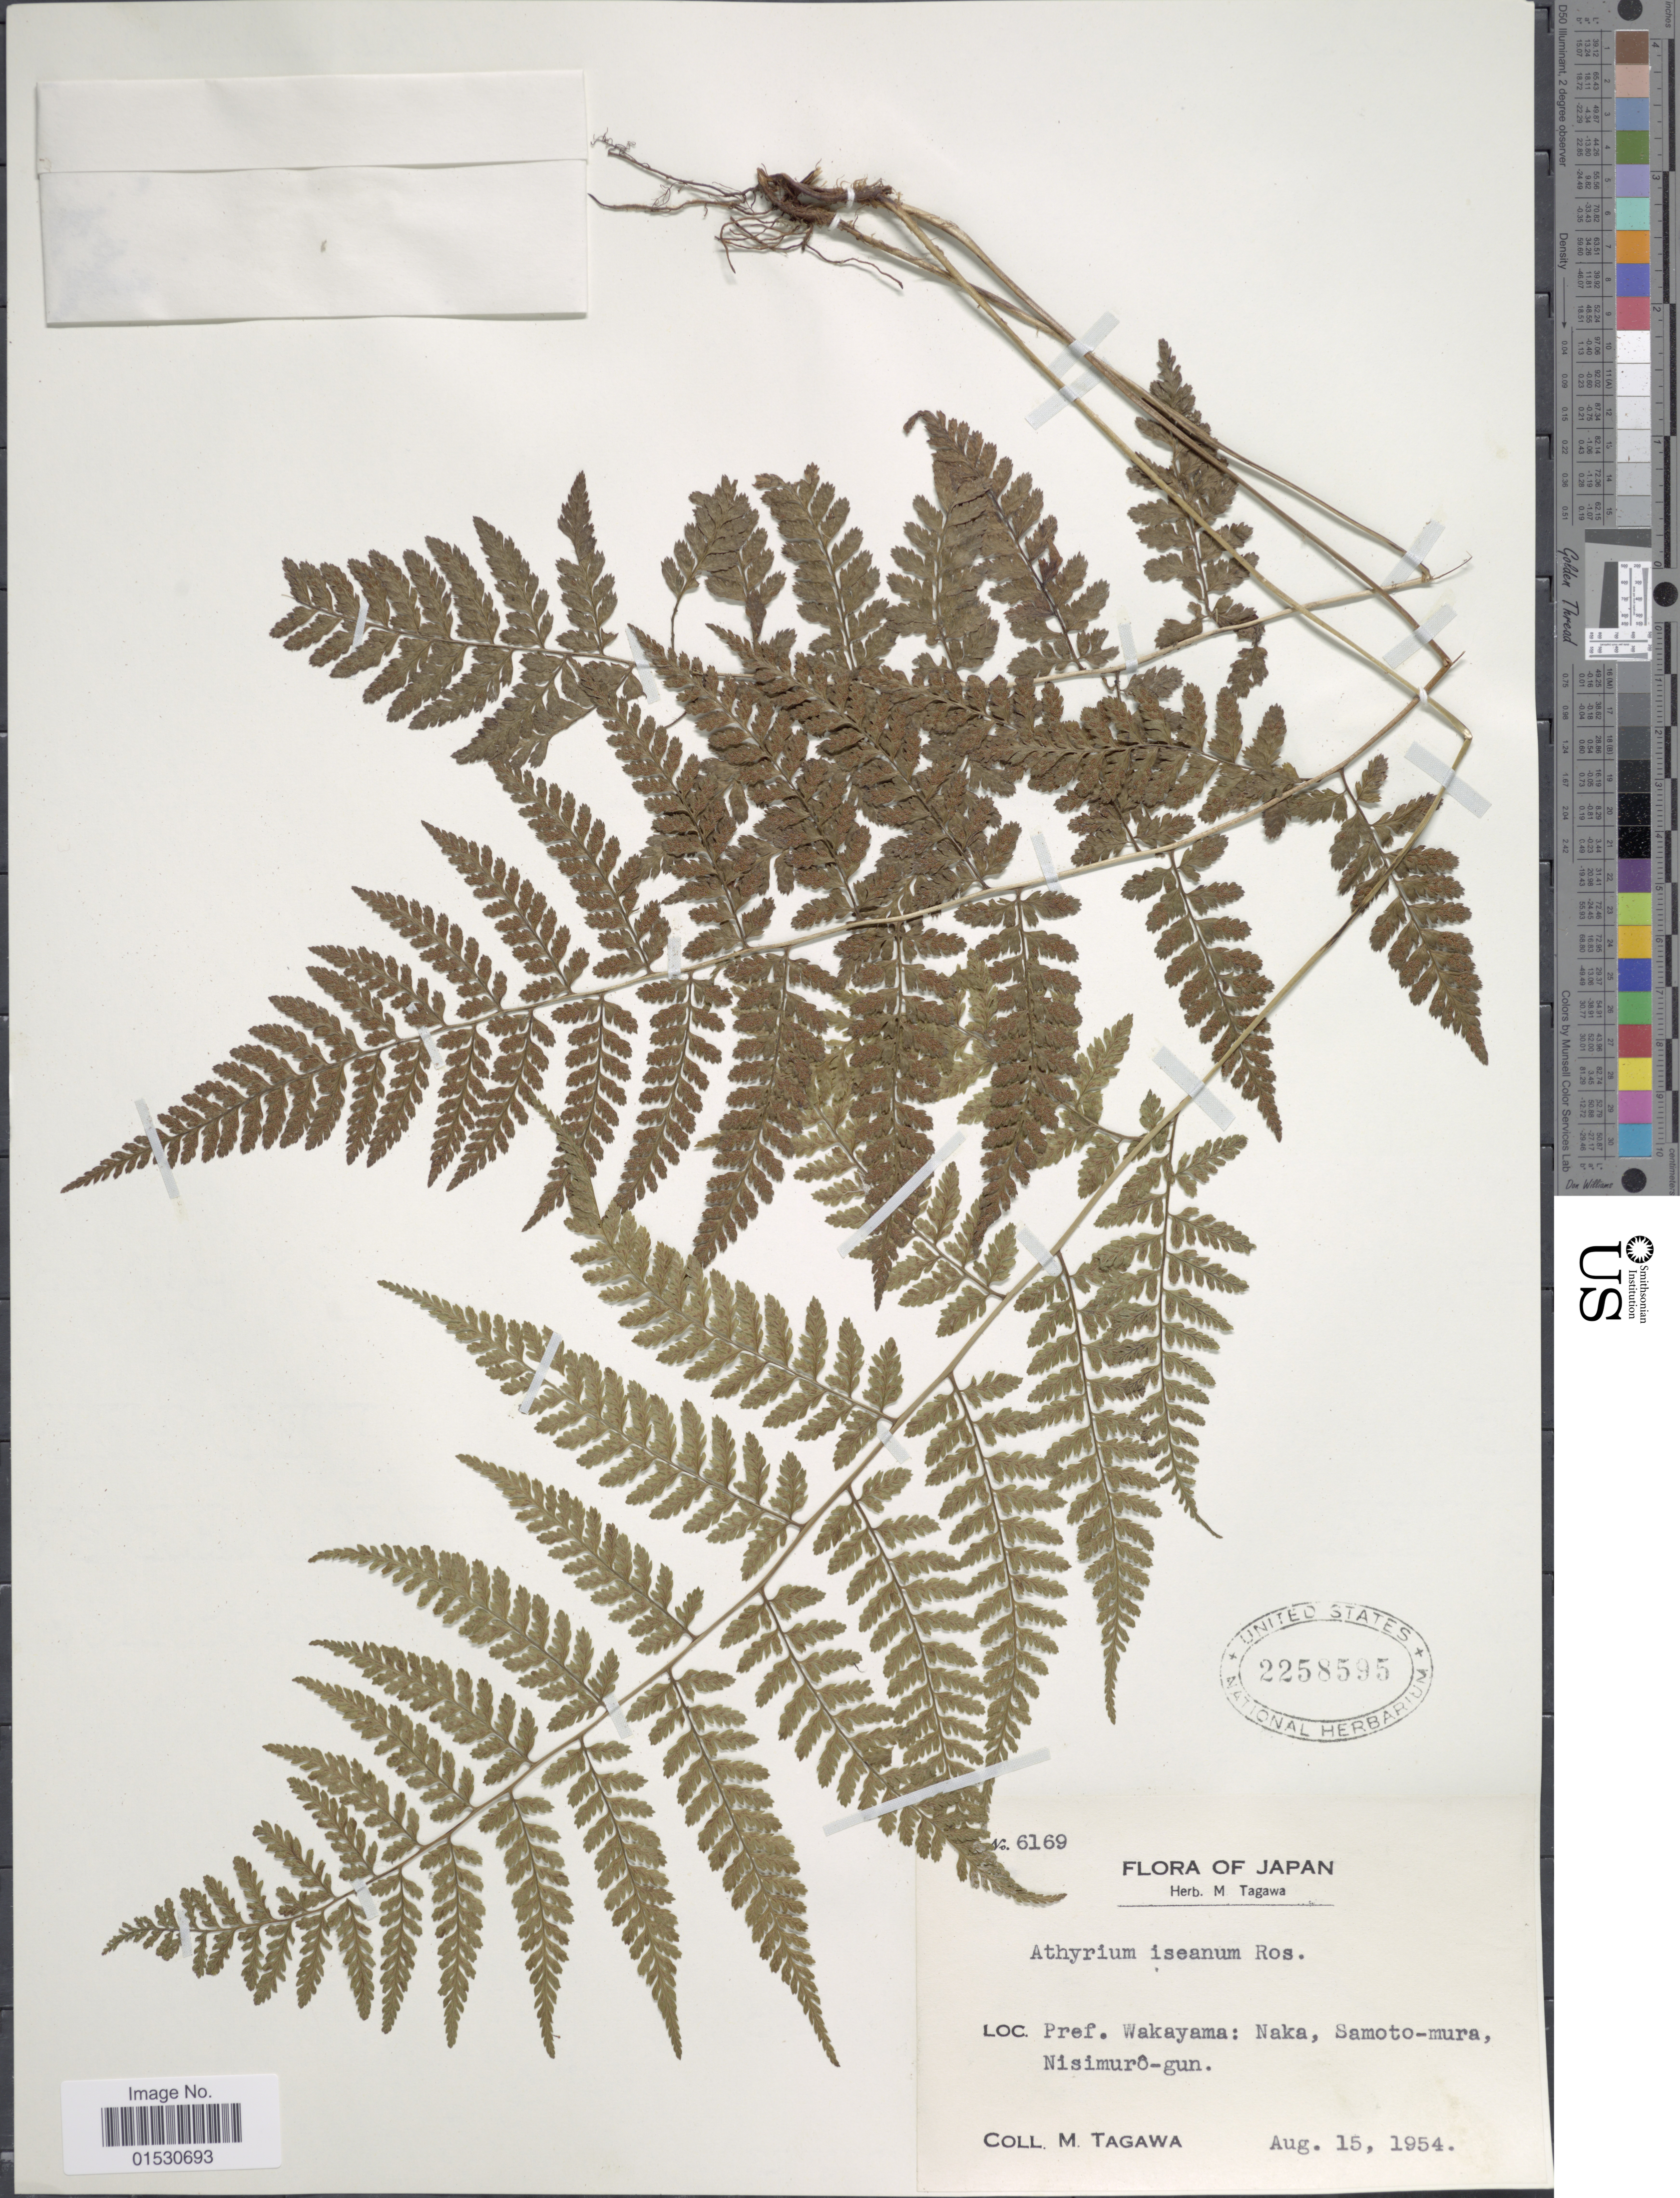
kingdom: Plantae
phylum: Tracheophyta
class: Polypodiopsida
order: Polypodiales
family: Athyriaceae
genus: Athyrium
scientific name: Athyrium iseanum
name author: Rosenst.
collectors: M. Tagawa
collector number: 6169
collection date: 1954-08-15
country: Japan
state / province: Wakayama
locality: Naka, Samoto-mura, Nisimuro-gun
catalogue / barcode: US 2258595